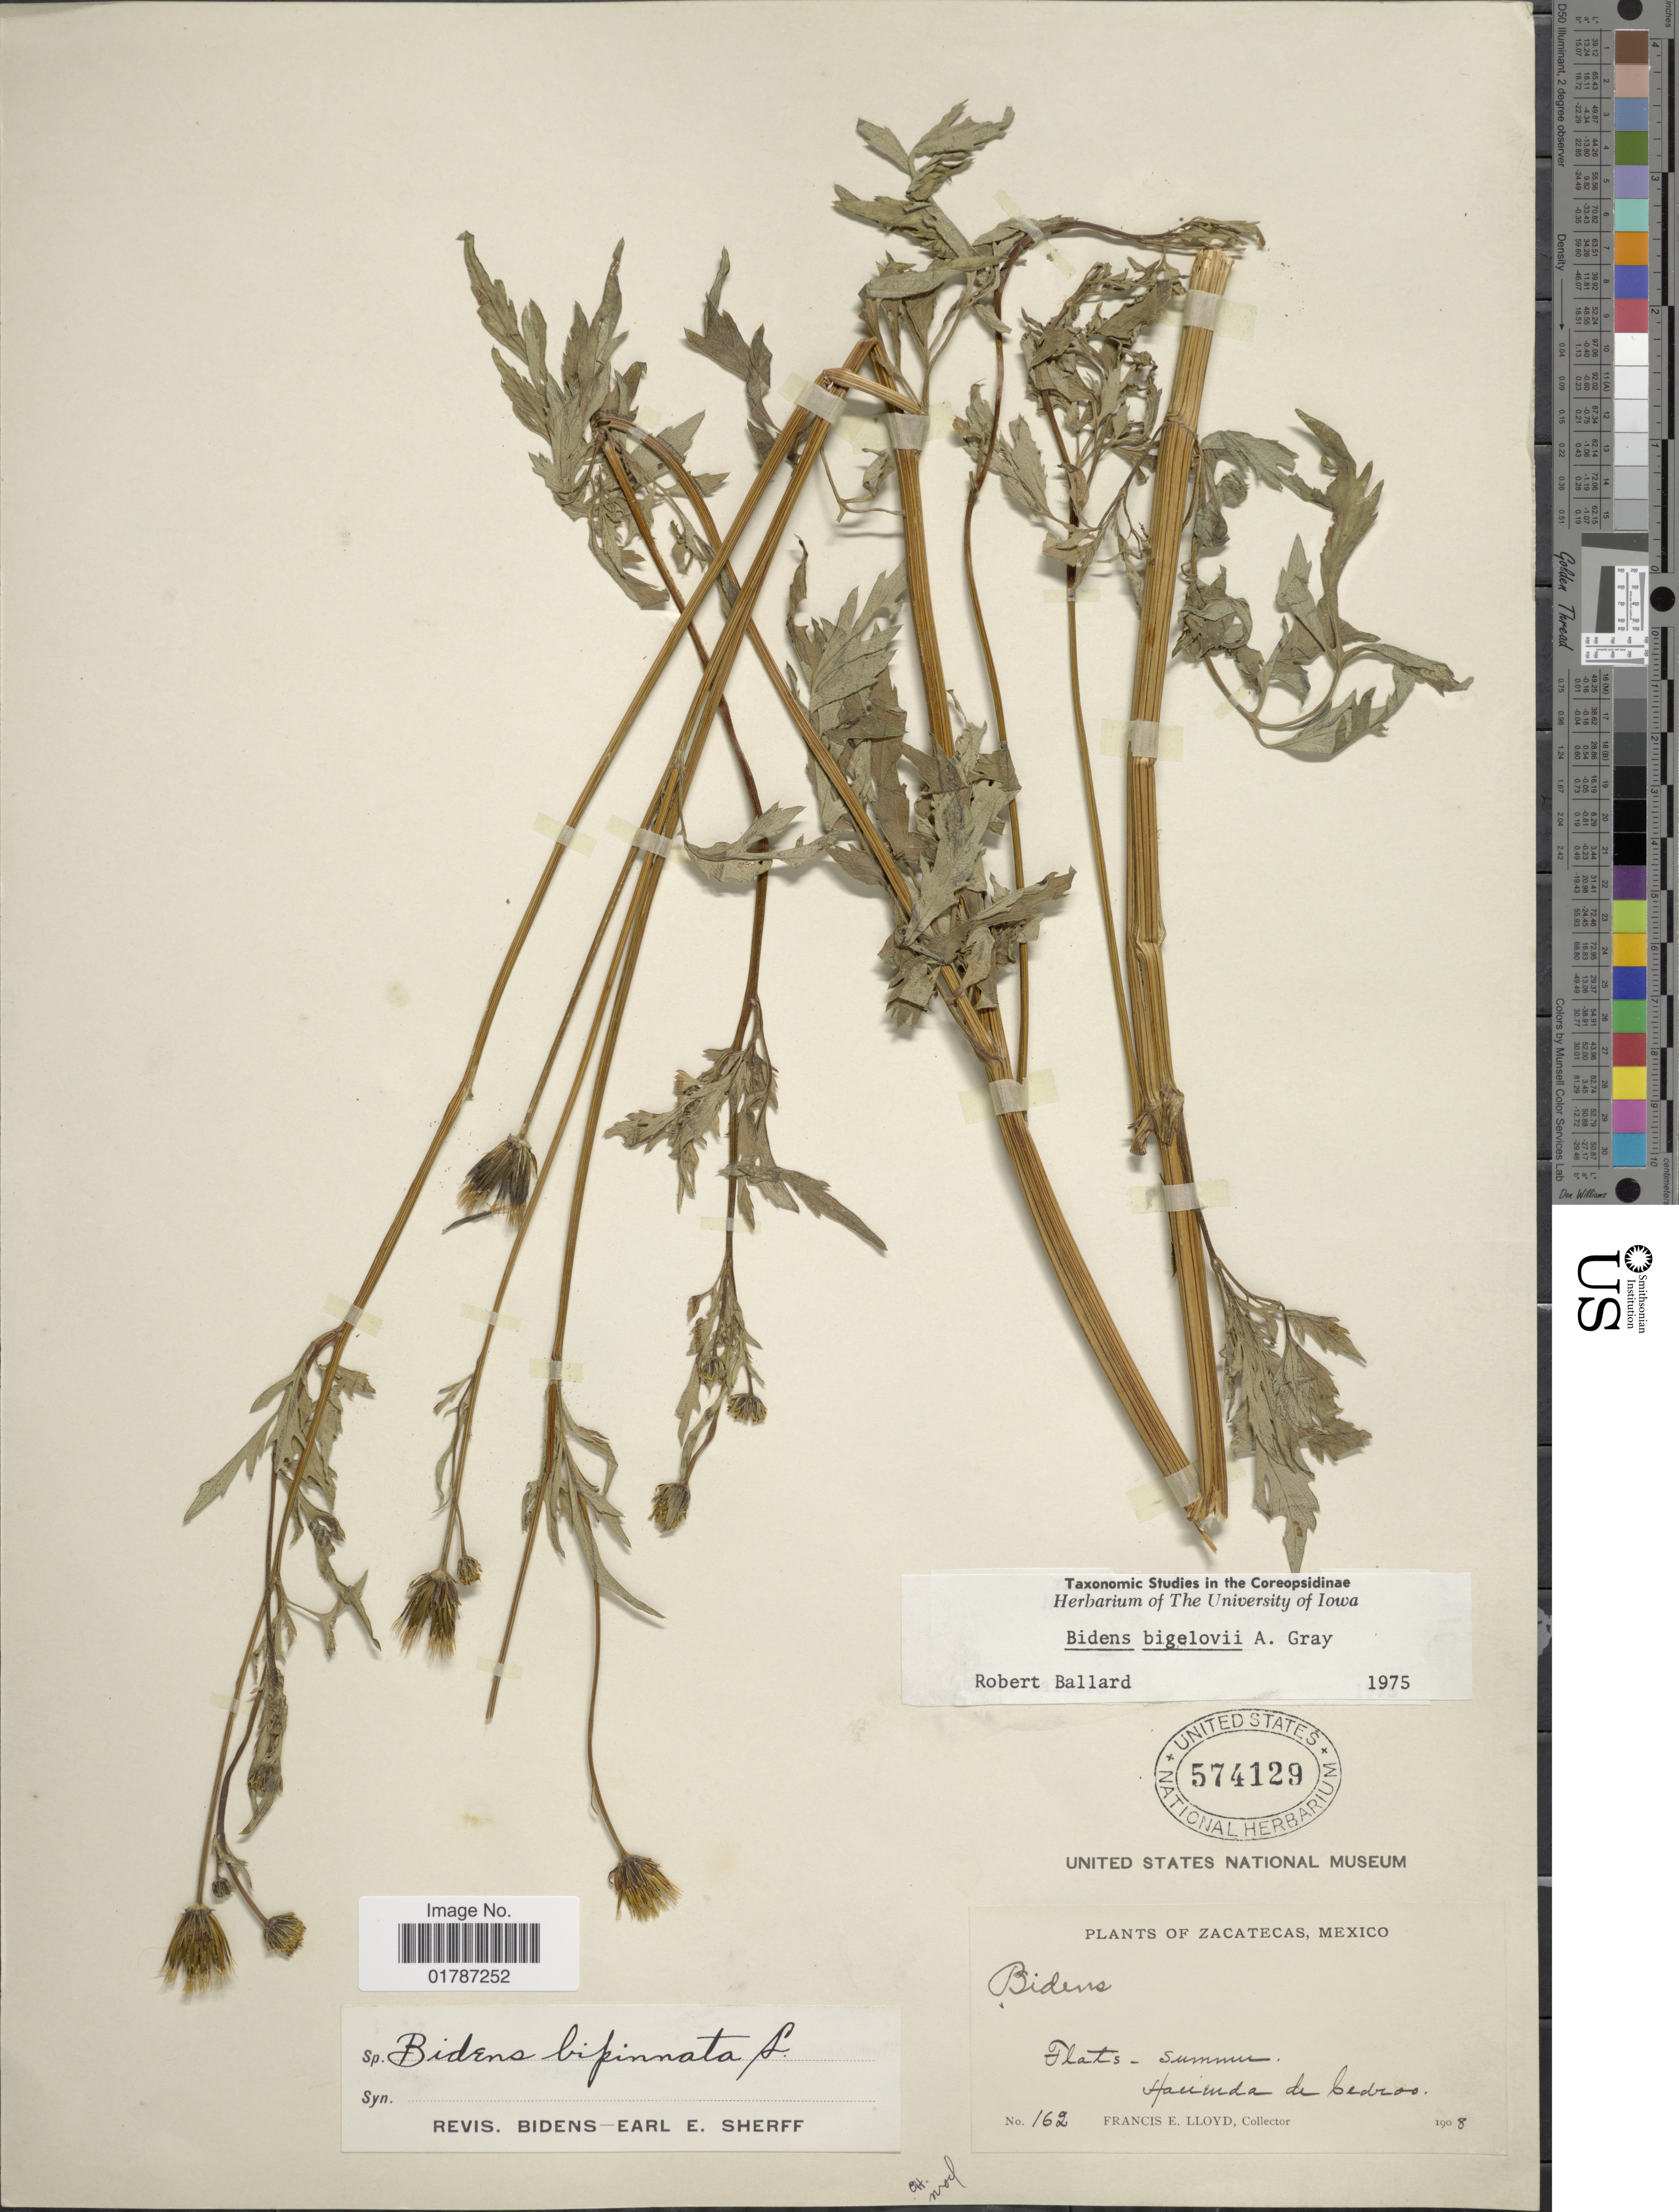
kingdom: Plantae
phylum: Tracheophyta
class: Magnoliopsida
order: Asterales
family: Asteraceae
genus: Bidens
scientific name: Bidens bigelovii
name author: A. Gray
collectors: Lloyd, C. E.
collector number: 162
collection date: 1908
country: Mexico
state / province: Zacatecas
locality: Hacienda de Cedros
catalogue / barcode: US 574129